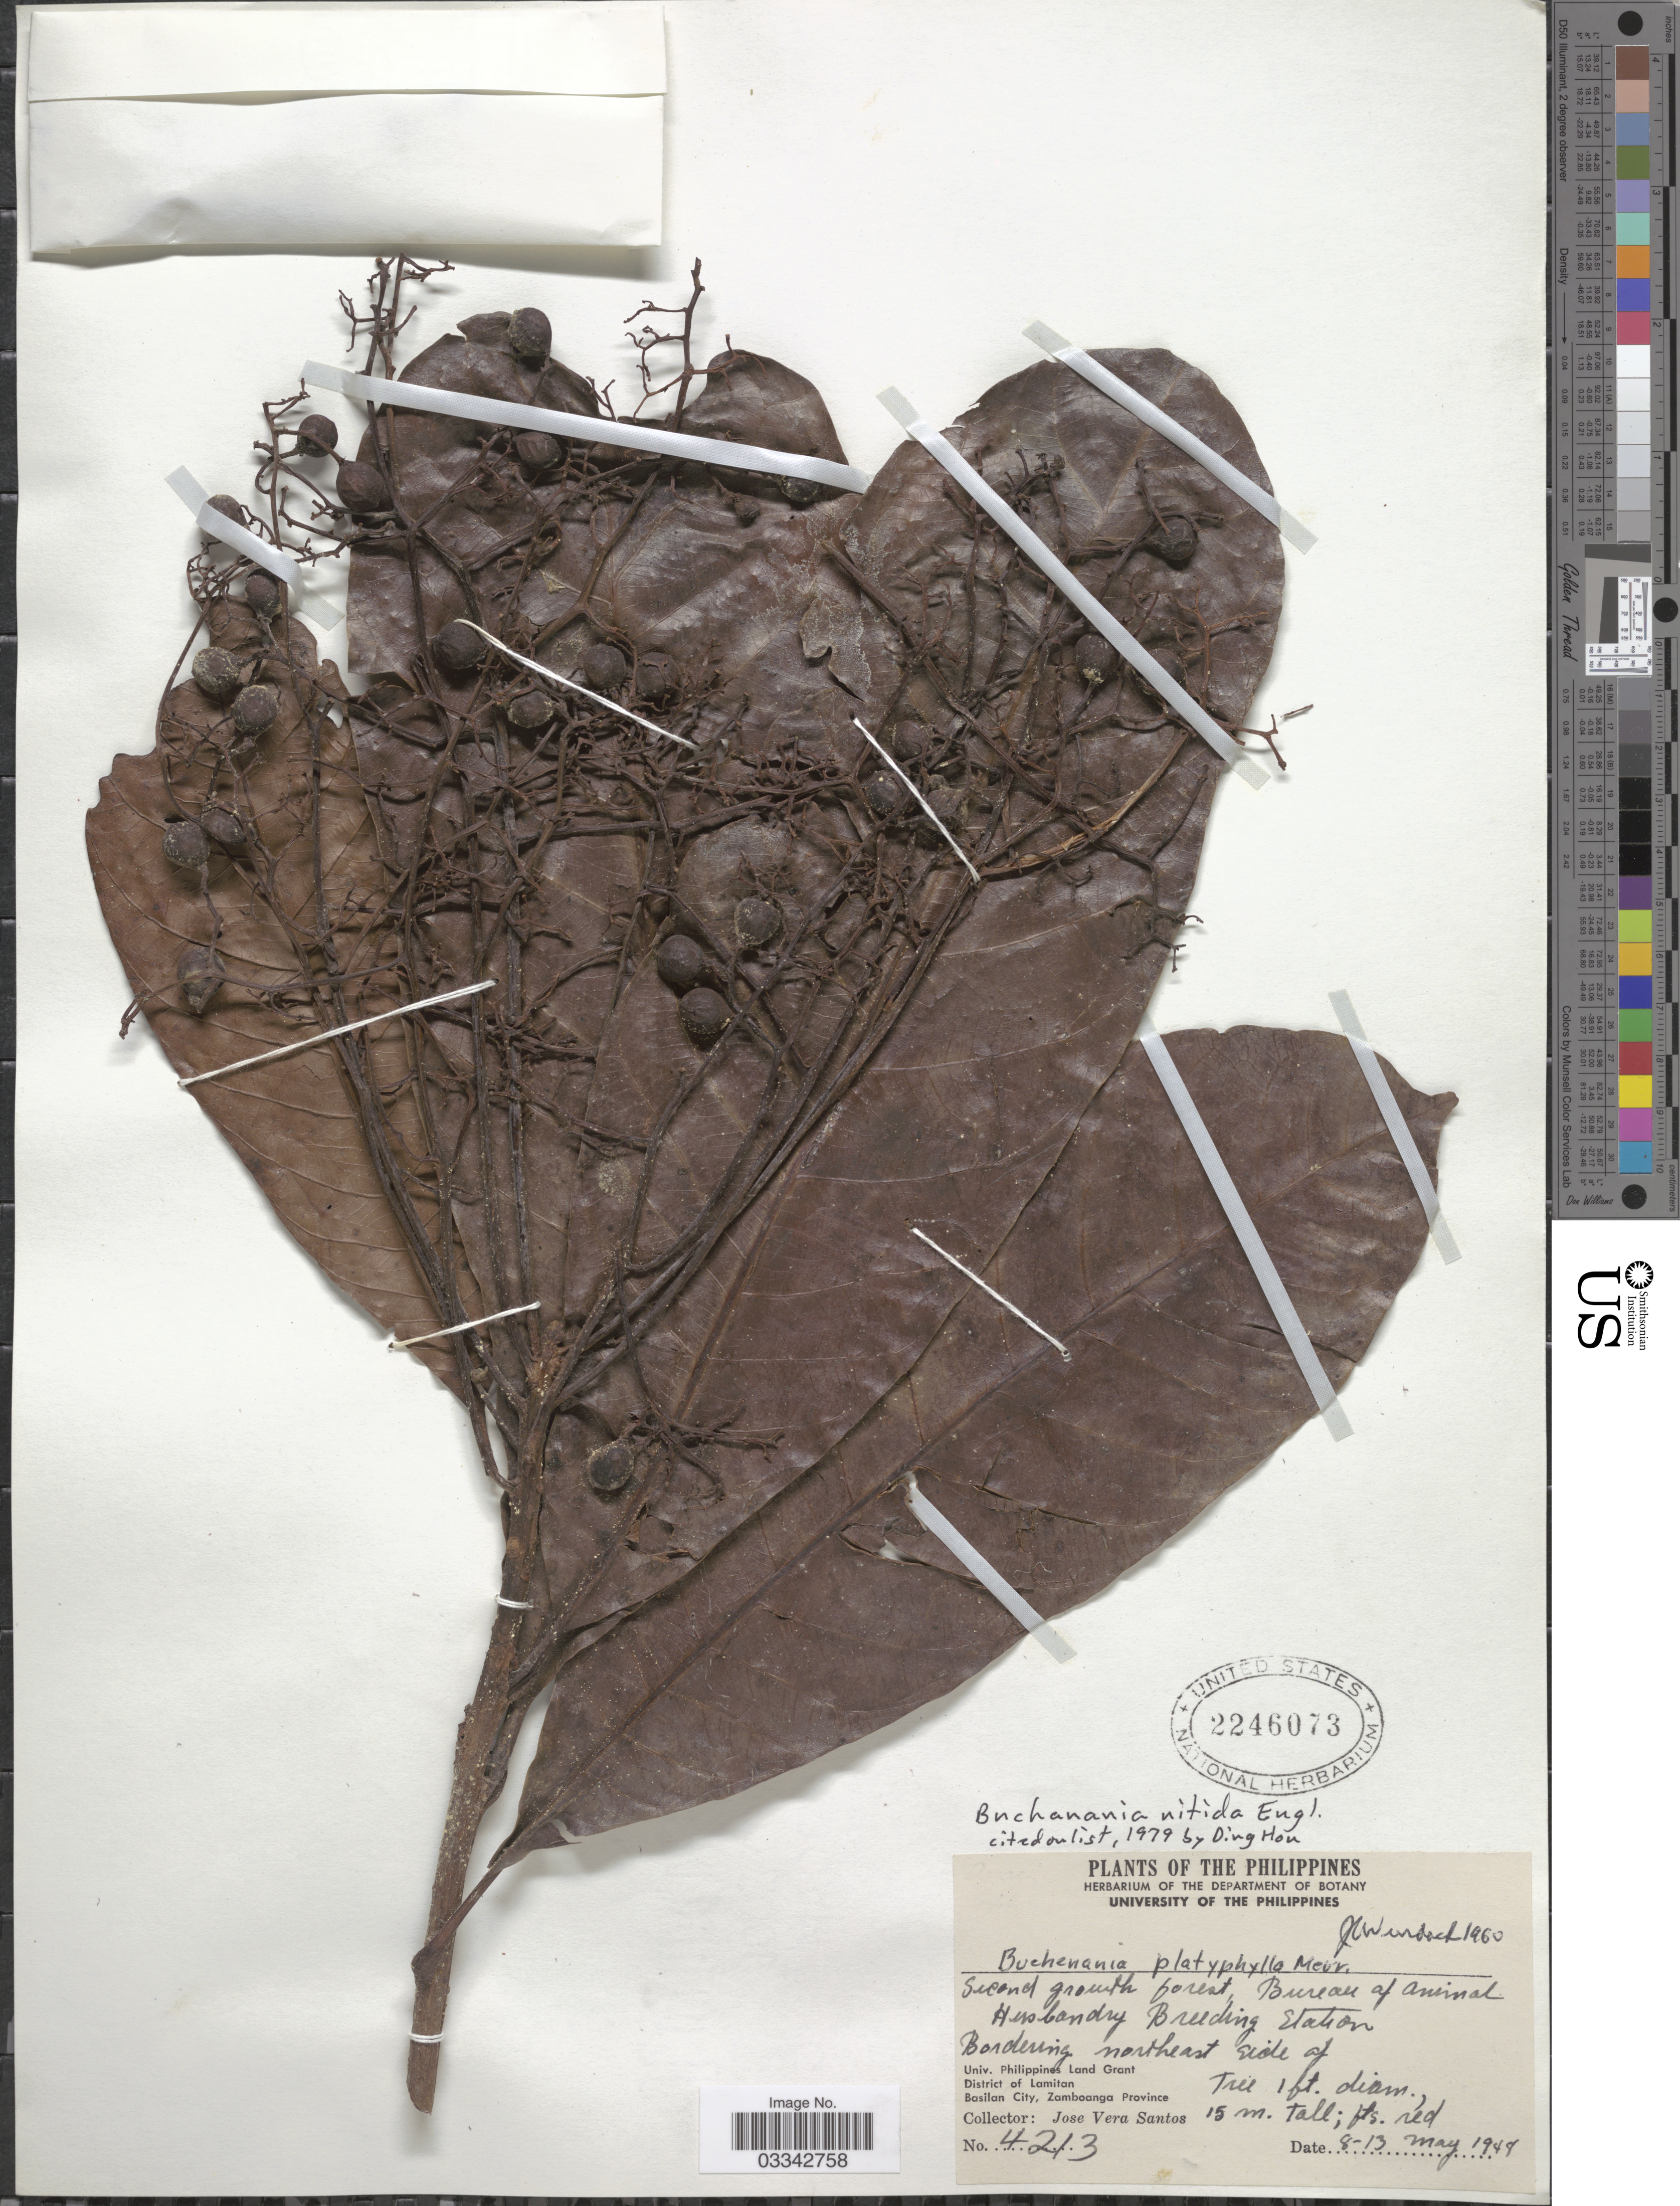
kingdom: Plantae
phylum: Tracheophyta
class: Magnoliopsida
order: Sapindales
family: Anacardiaceae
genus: Buchanania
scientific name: Buchanania nitida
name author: Engl.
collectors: J. Santos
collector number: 4213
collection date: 1948-05-08/1948-05-13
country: Philippines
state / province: Zamboanga Peninsula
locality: Husbandry Breeding Station. Bordering northeast side of Univ. Philippines Land Grant. District of Lamitan. Basilan City, Zamboanga Province.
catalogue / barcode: US 2246073